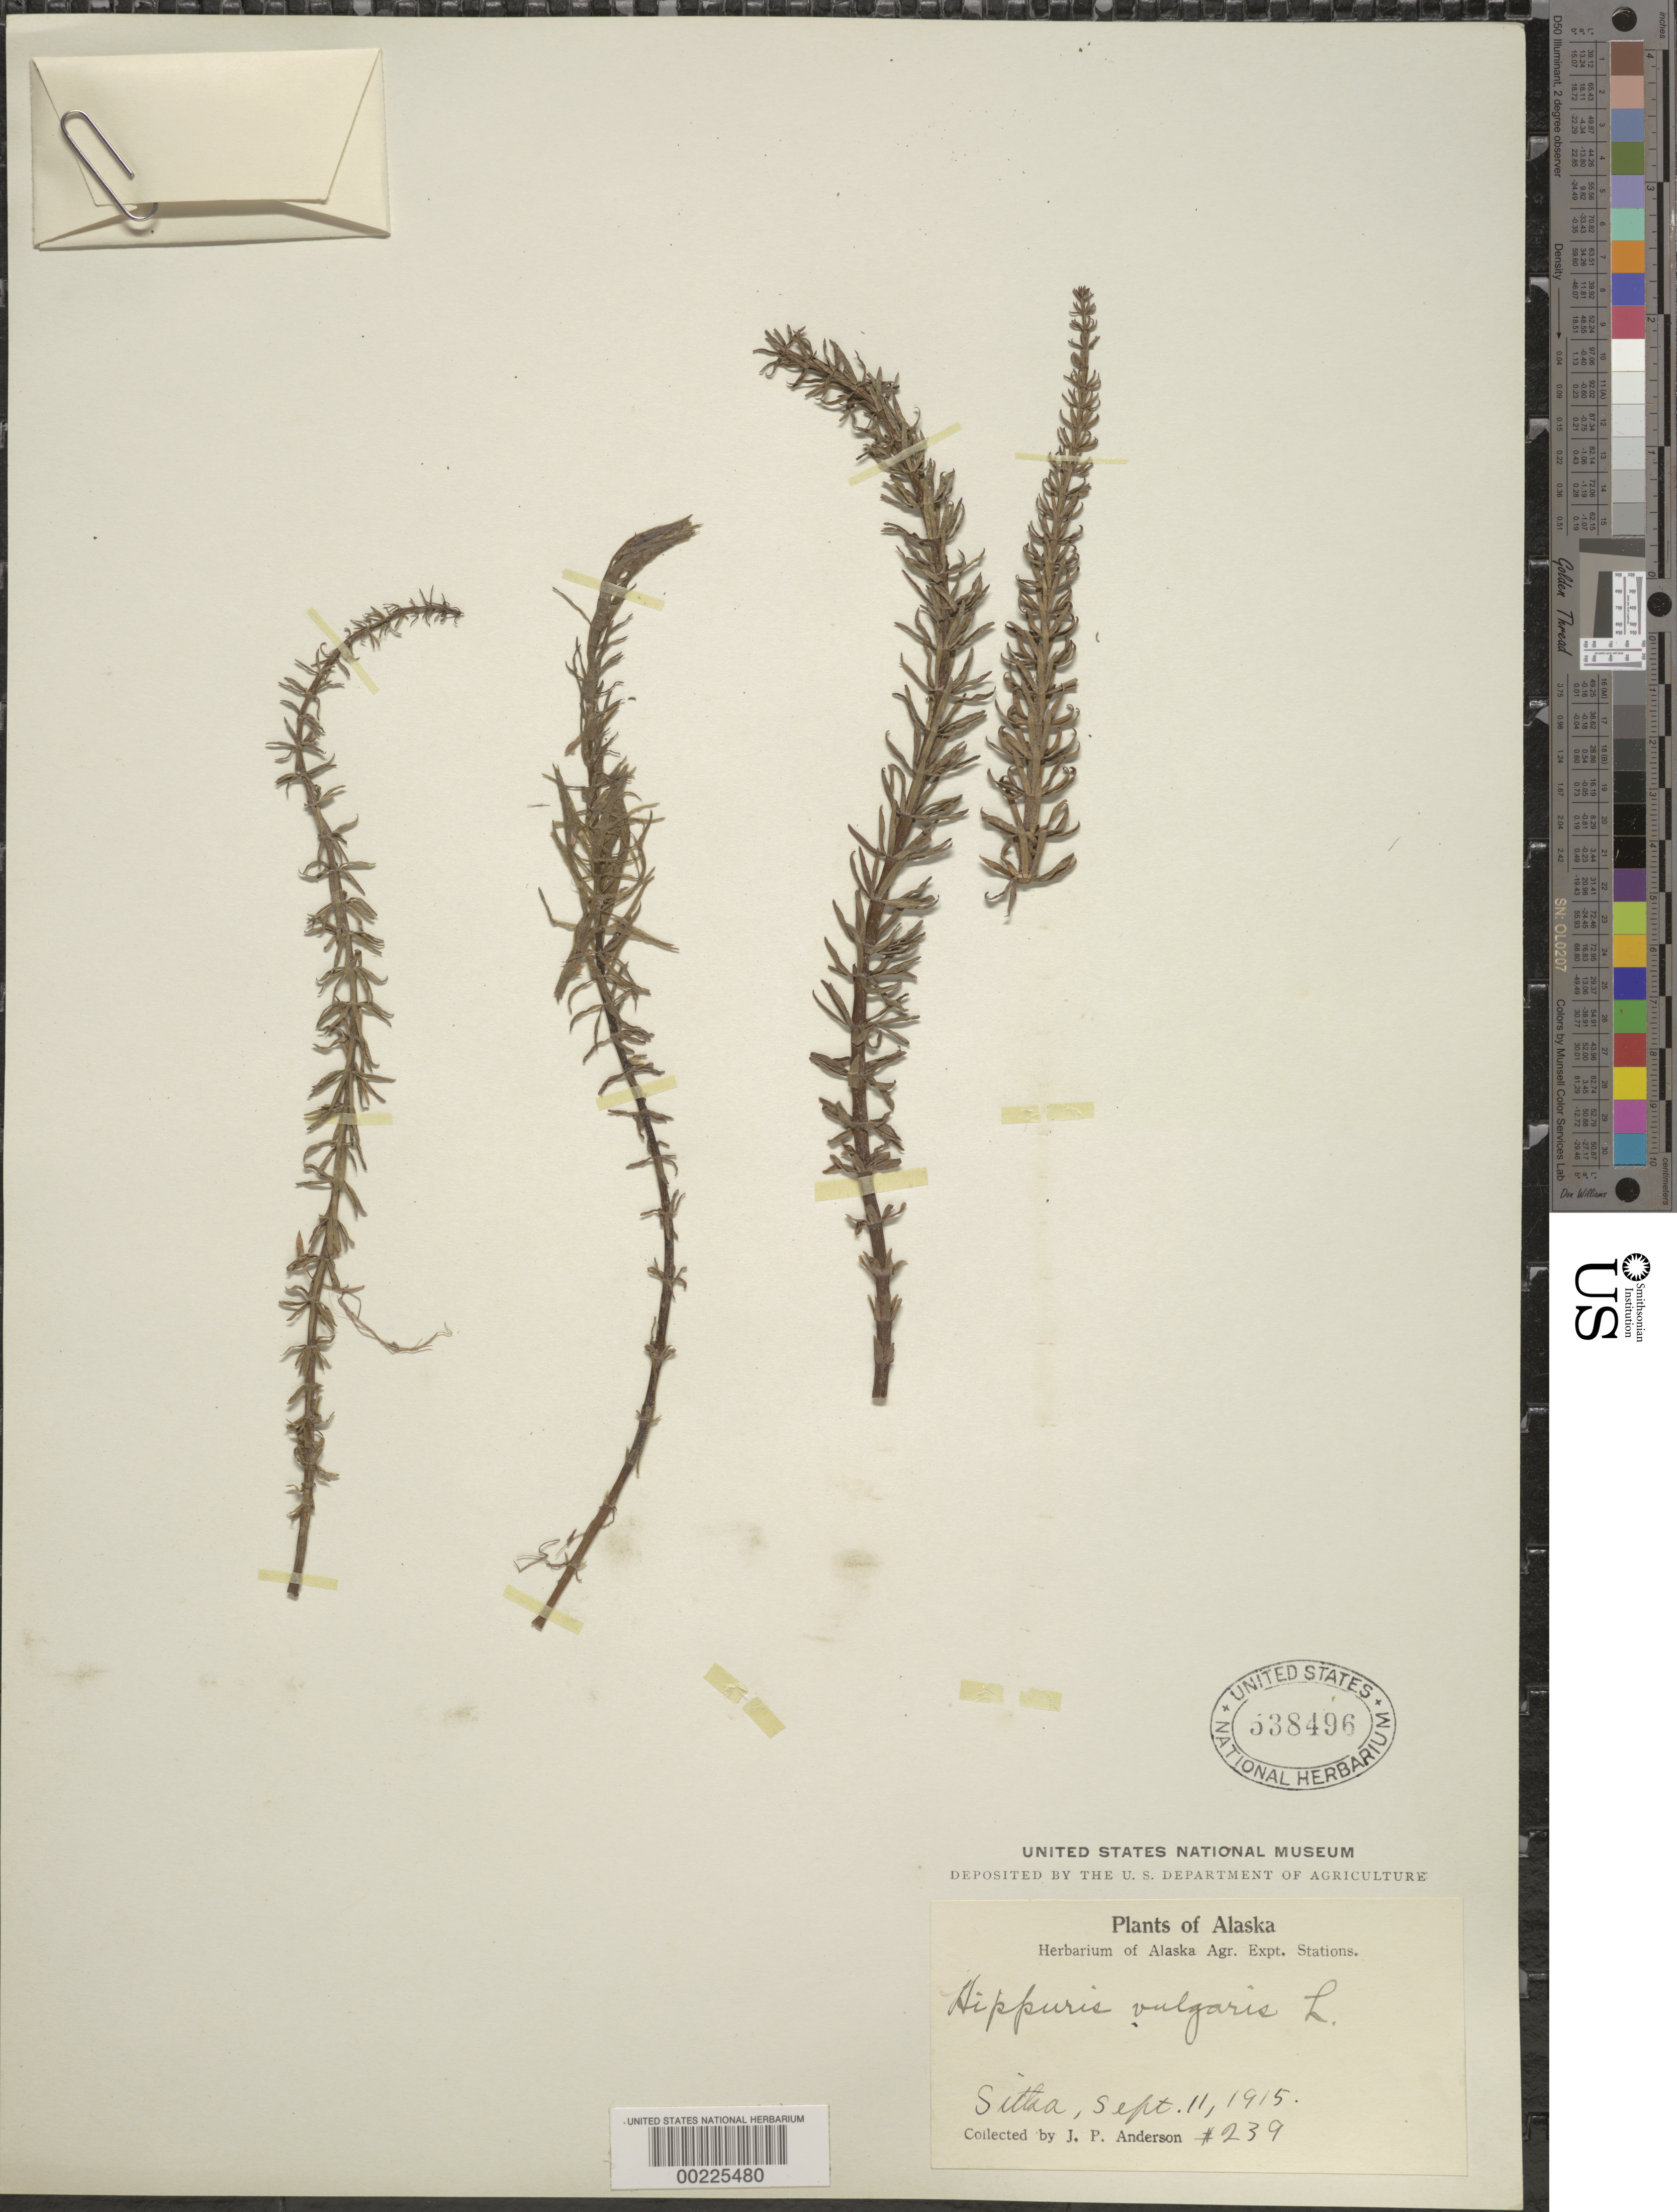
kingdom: Plantae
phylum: Tracheophyta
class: Magnoliopsida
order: Lamiales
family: Plantaginaceae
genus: Hippuris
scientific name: Hippuris vulgaris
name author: L.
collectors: J. P. Anderson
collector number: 239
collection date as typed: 11 Sep 1915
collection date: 1915-09-11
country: United States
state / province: Alaska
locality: Sitka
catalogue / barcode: US 538496